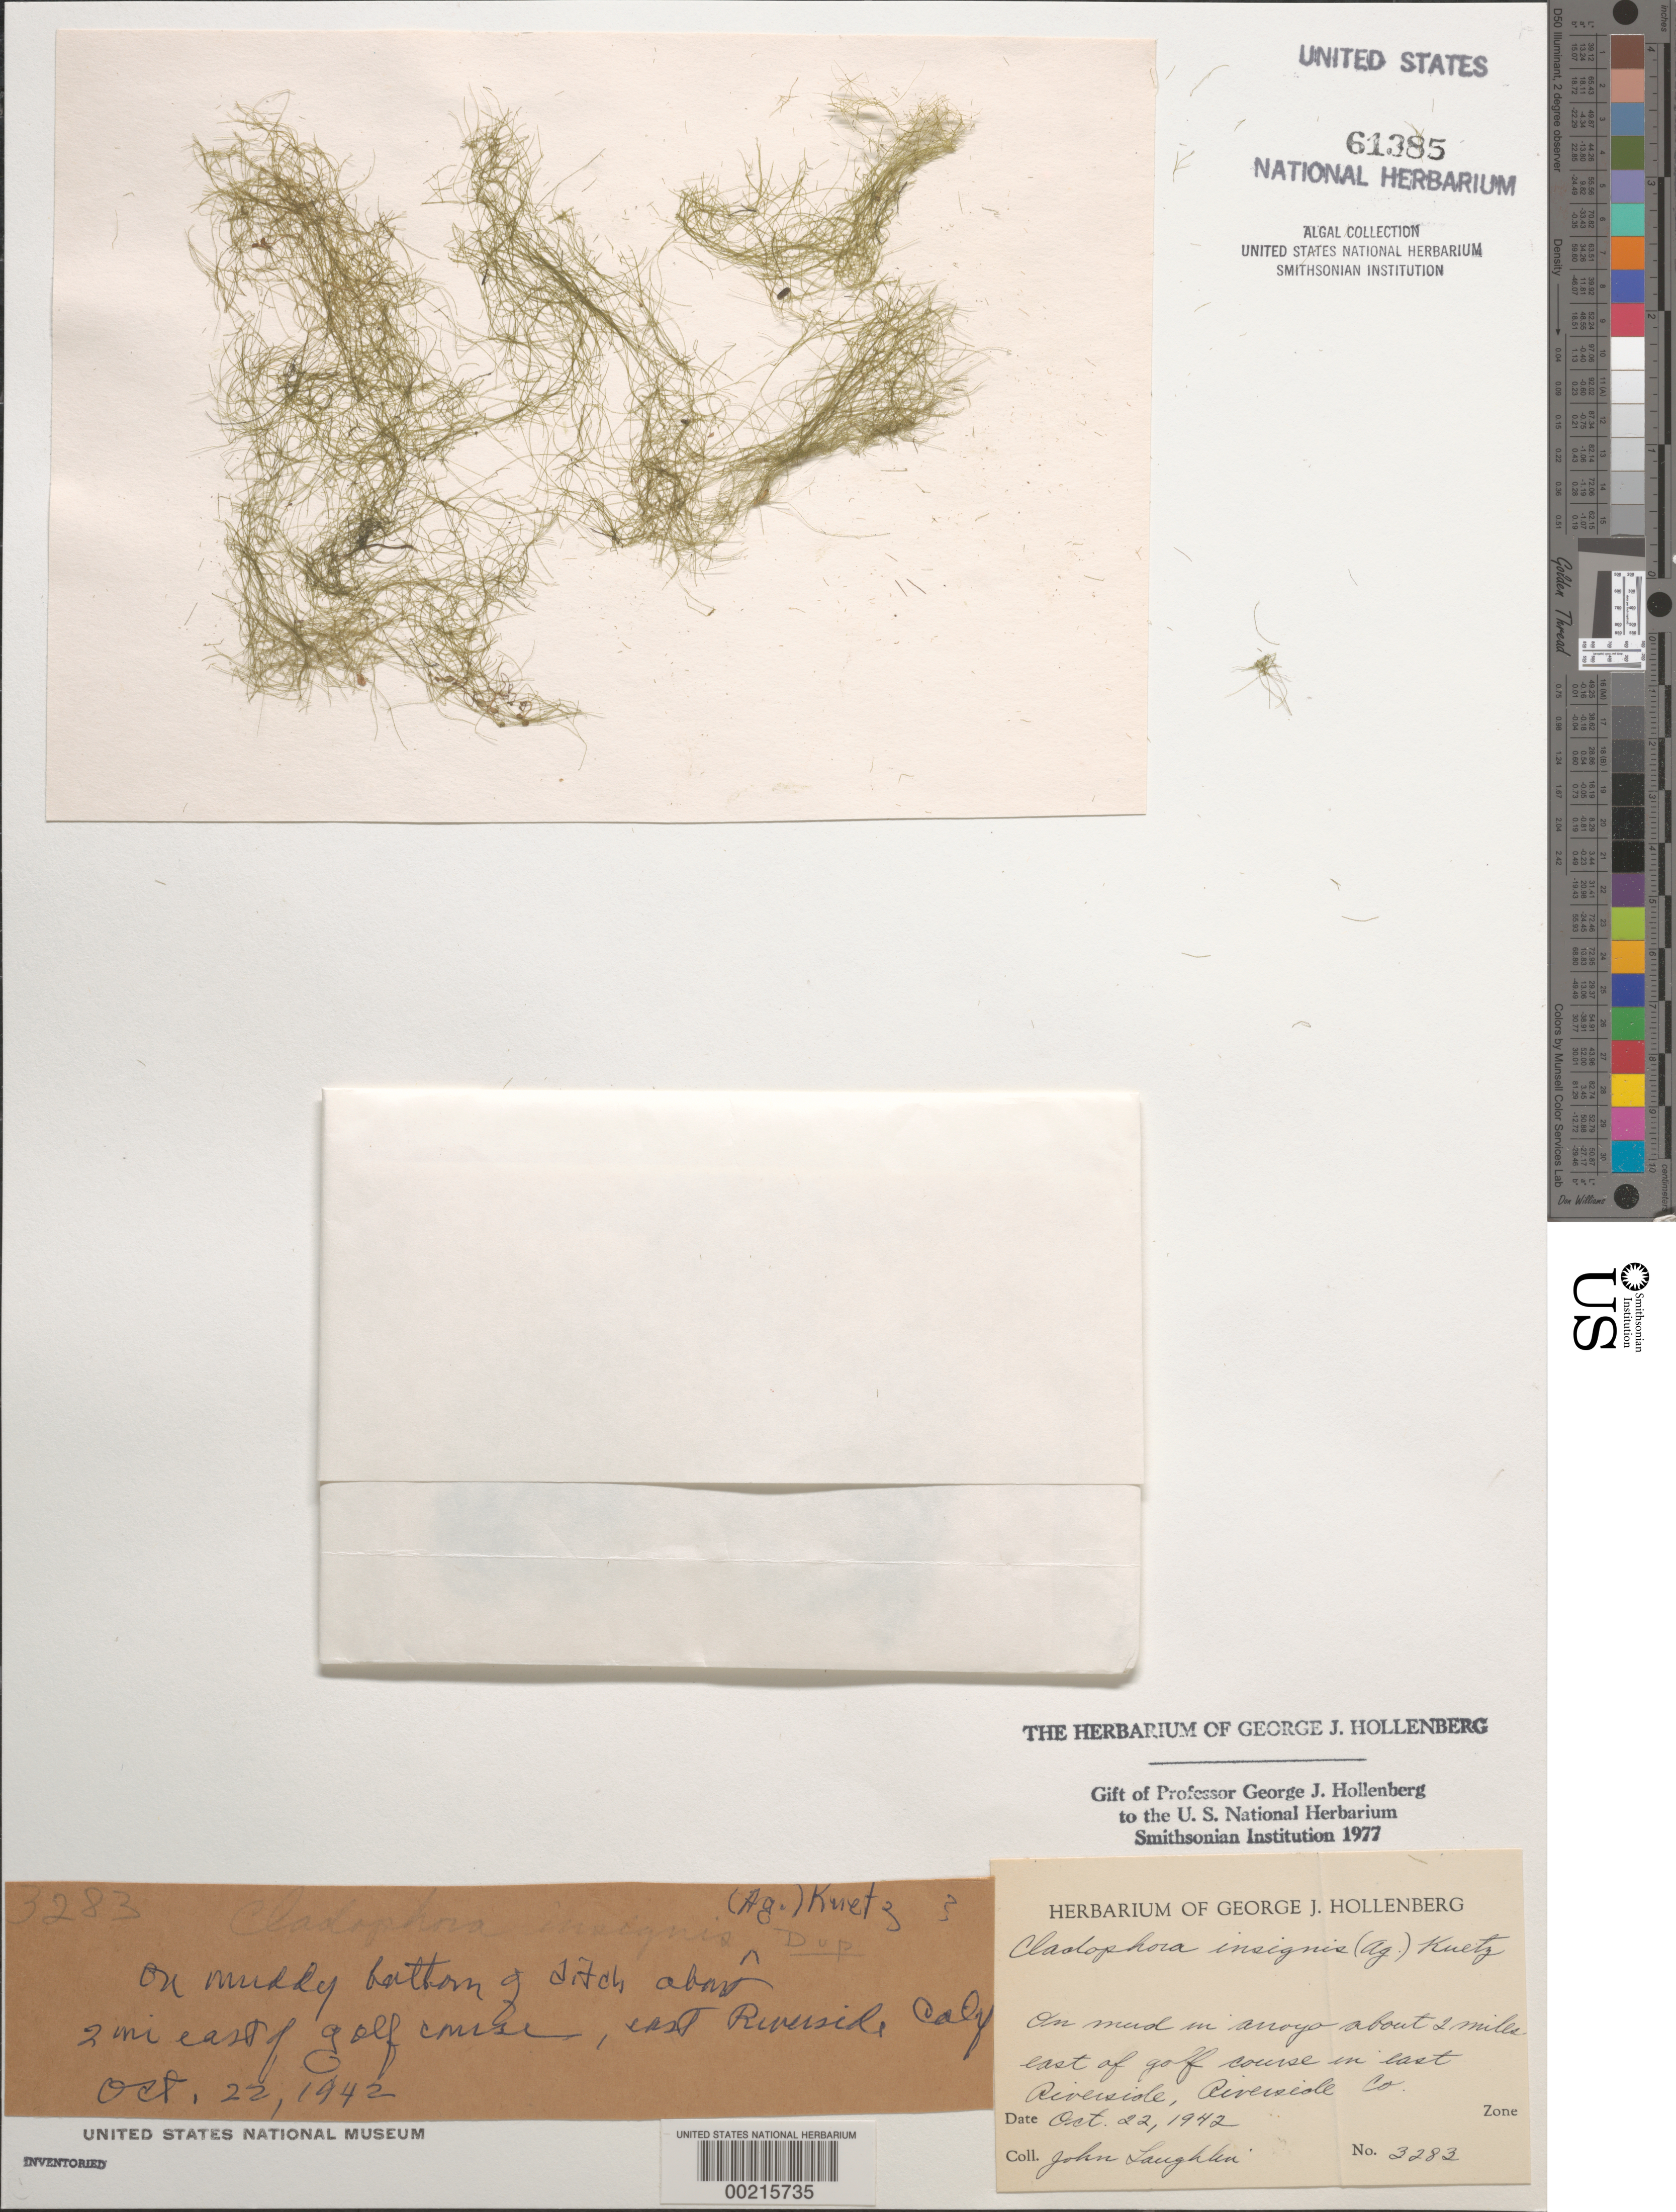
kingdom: Plantae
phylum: Chlorophyta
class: Ulvophyceae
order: Cladophorales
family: Cladophoraceae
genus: Cladophora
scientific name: Cladophora rivularis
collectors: J. Laughlin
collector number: GJH 3283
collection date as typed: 22 Oct 1942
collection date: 1942-10-22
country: United States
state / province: California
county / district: Riverside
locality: East Riverside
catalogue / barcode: US 61385